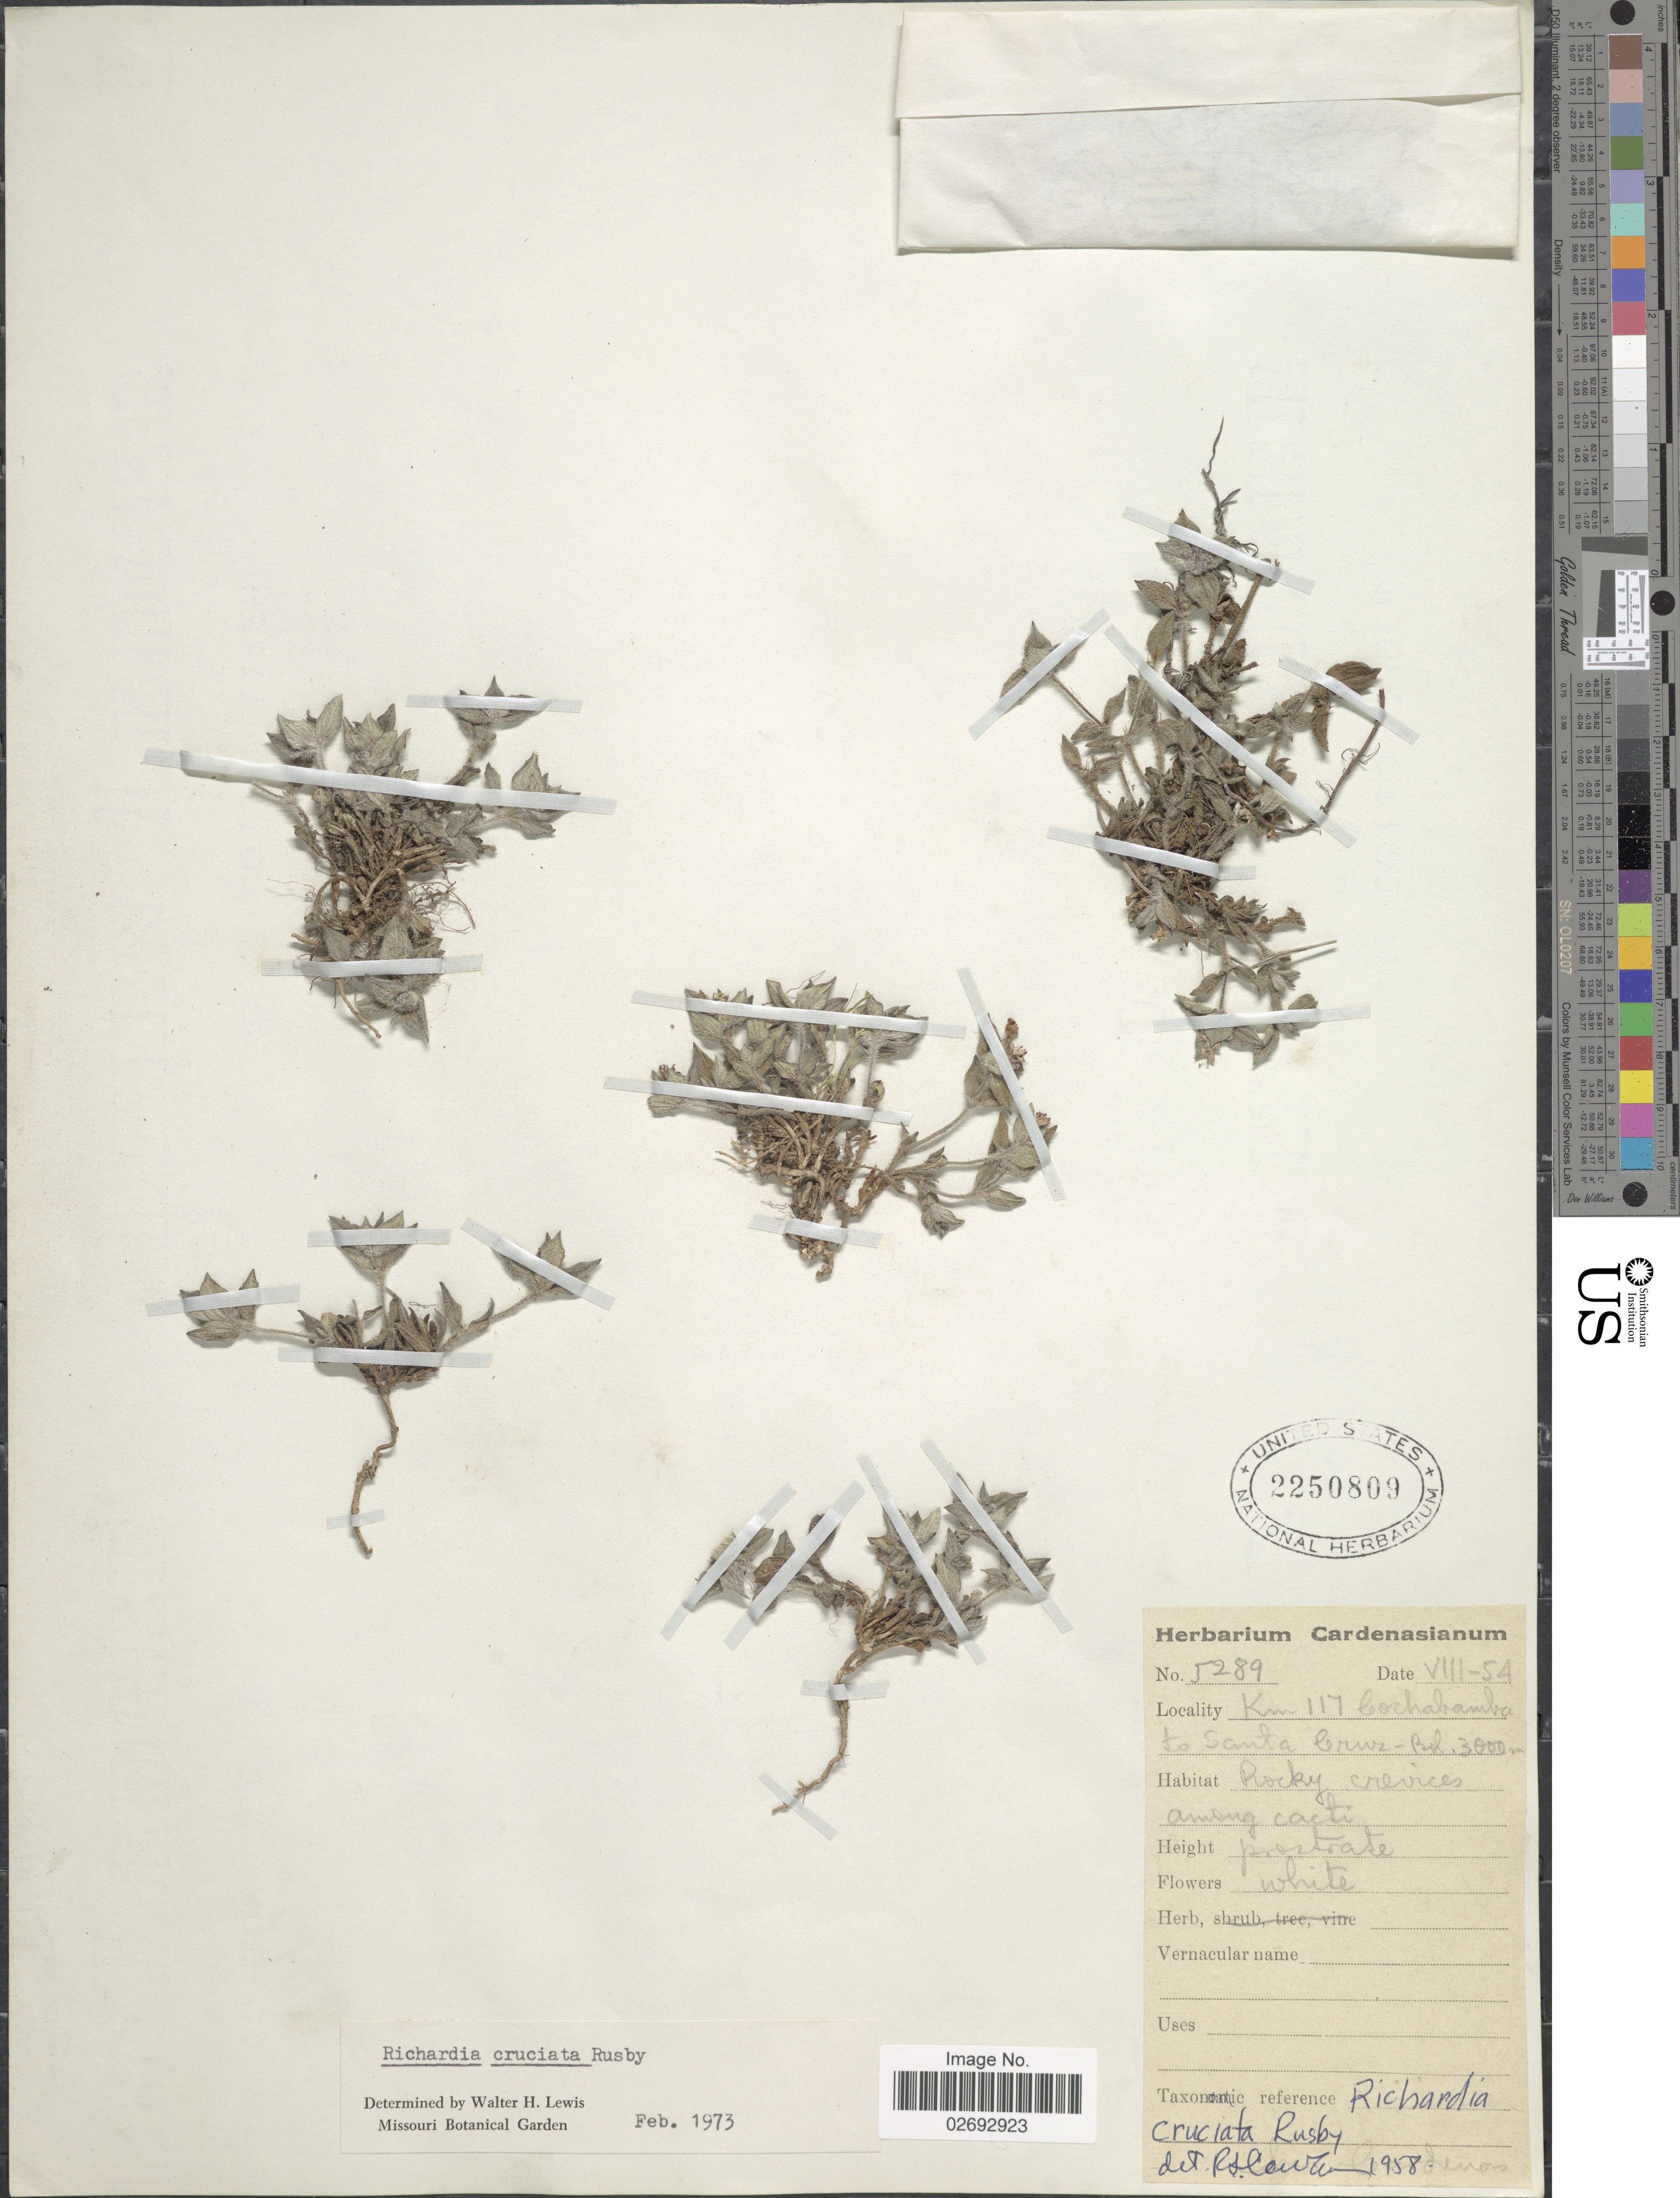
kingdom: Plantae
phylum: Tracheophyta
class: Magnoliopsida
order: Gentianales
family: Rubiaceae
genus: Richardia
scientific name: Richardia cruciata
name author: Rusby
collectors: ex herb. Cardenasianum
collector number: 5289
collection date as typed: Transcribed d/m/y: /8/54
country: Bolivia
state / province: Cochabamba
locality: Km 117 Way Cochabamba to Santa Cruz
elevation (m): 3000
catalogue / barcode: US 2250809